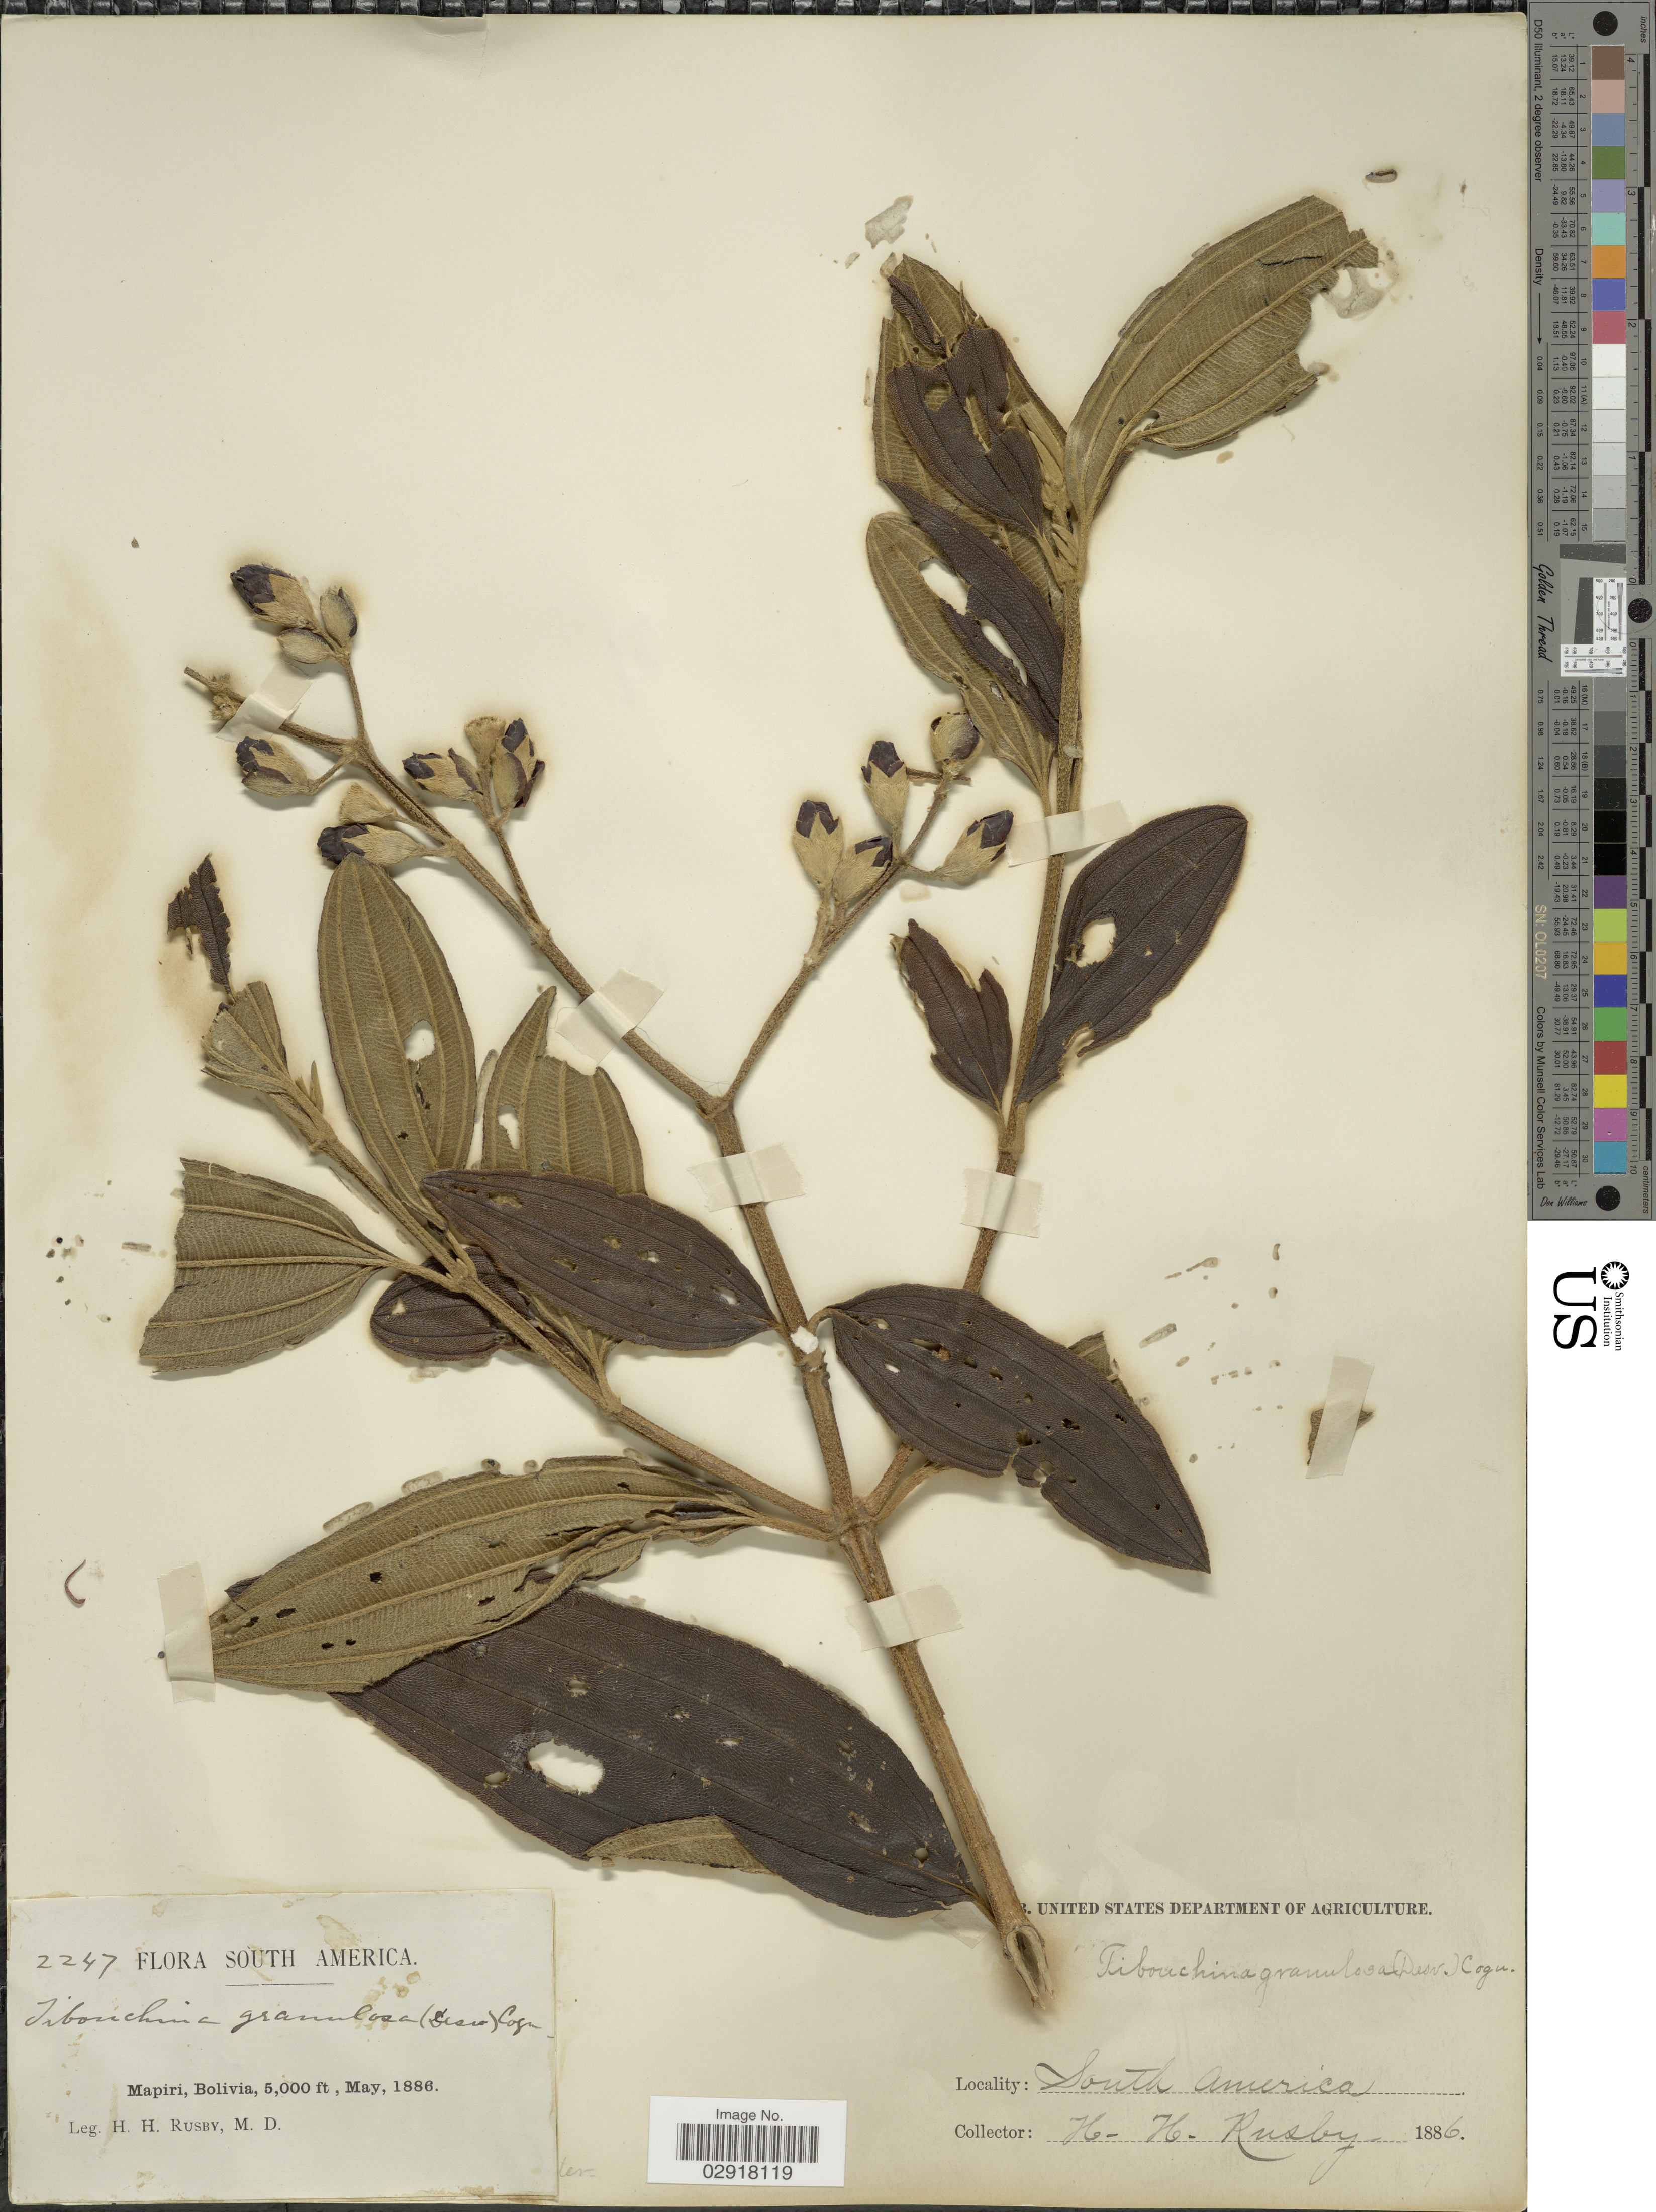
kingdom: Plantae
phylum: Tracheophyta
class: Magnoliopsida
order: Myrtales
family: Melastomataceae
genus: Pleroma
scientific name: Pleroma granulosum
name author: (Desr.) D. Don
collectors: H. H. Rusby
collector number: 2247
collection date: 1886-05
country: Bolivia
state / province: La Páz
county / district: Larecaja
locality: Mapiri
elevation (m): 1524